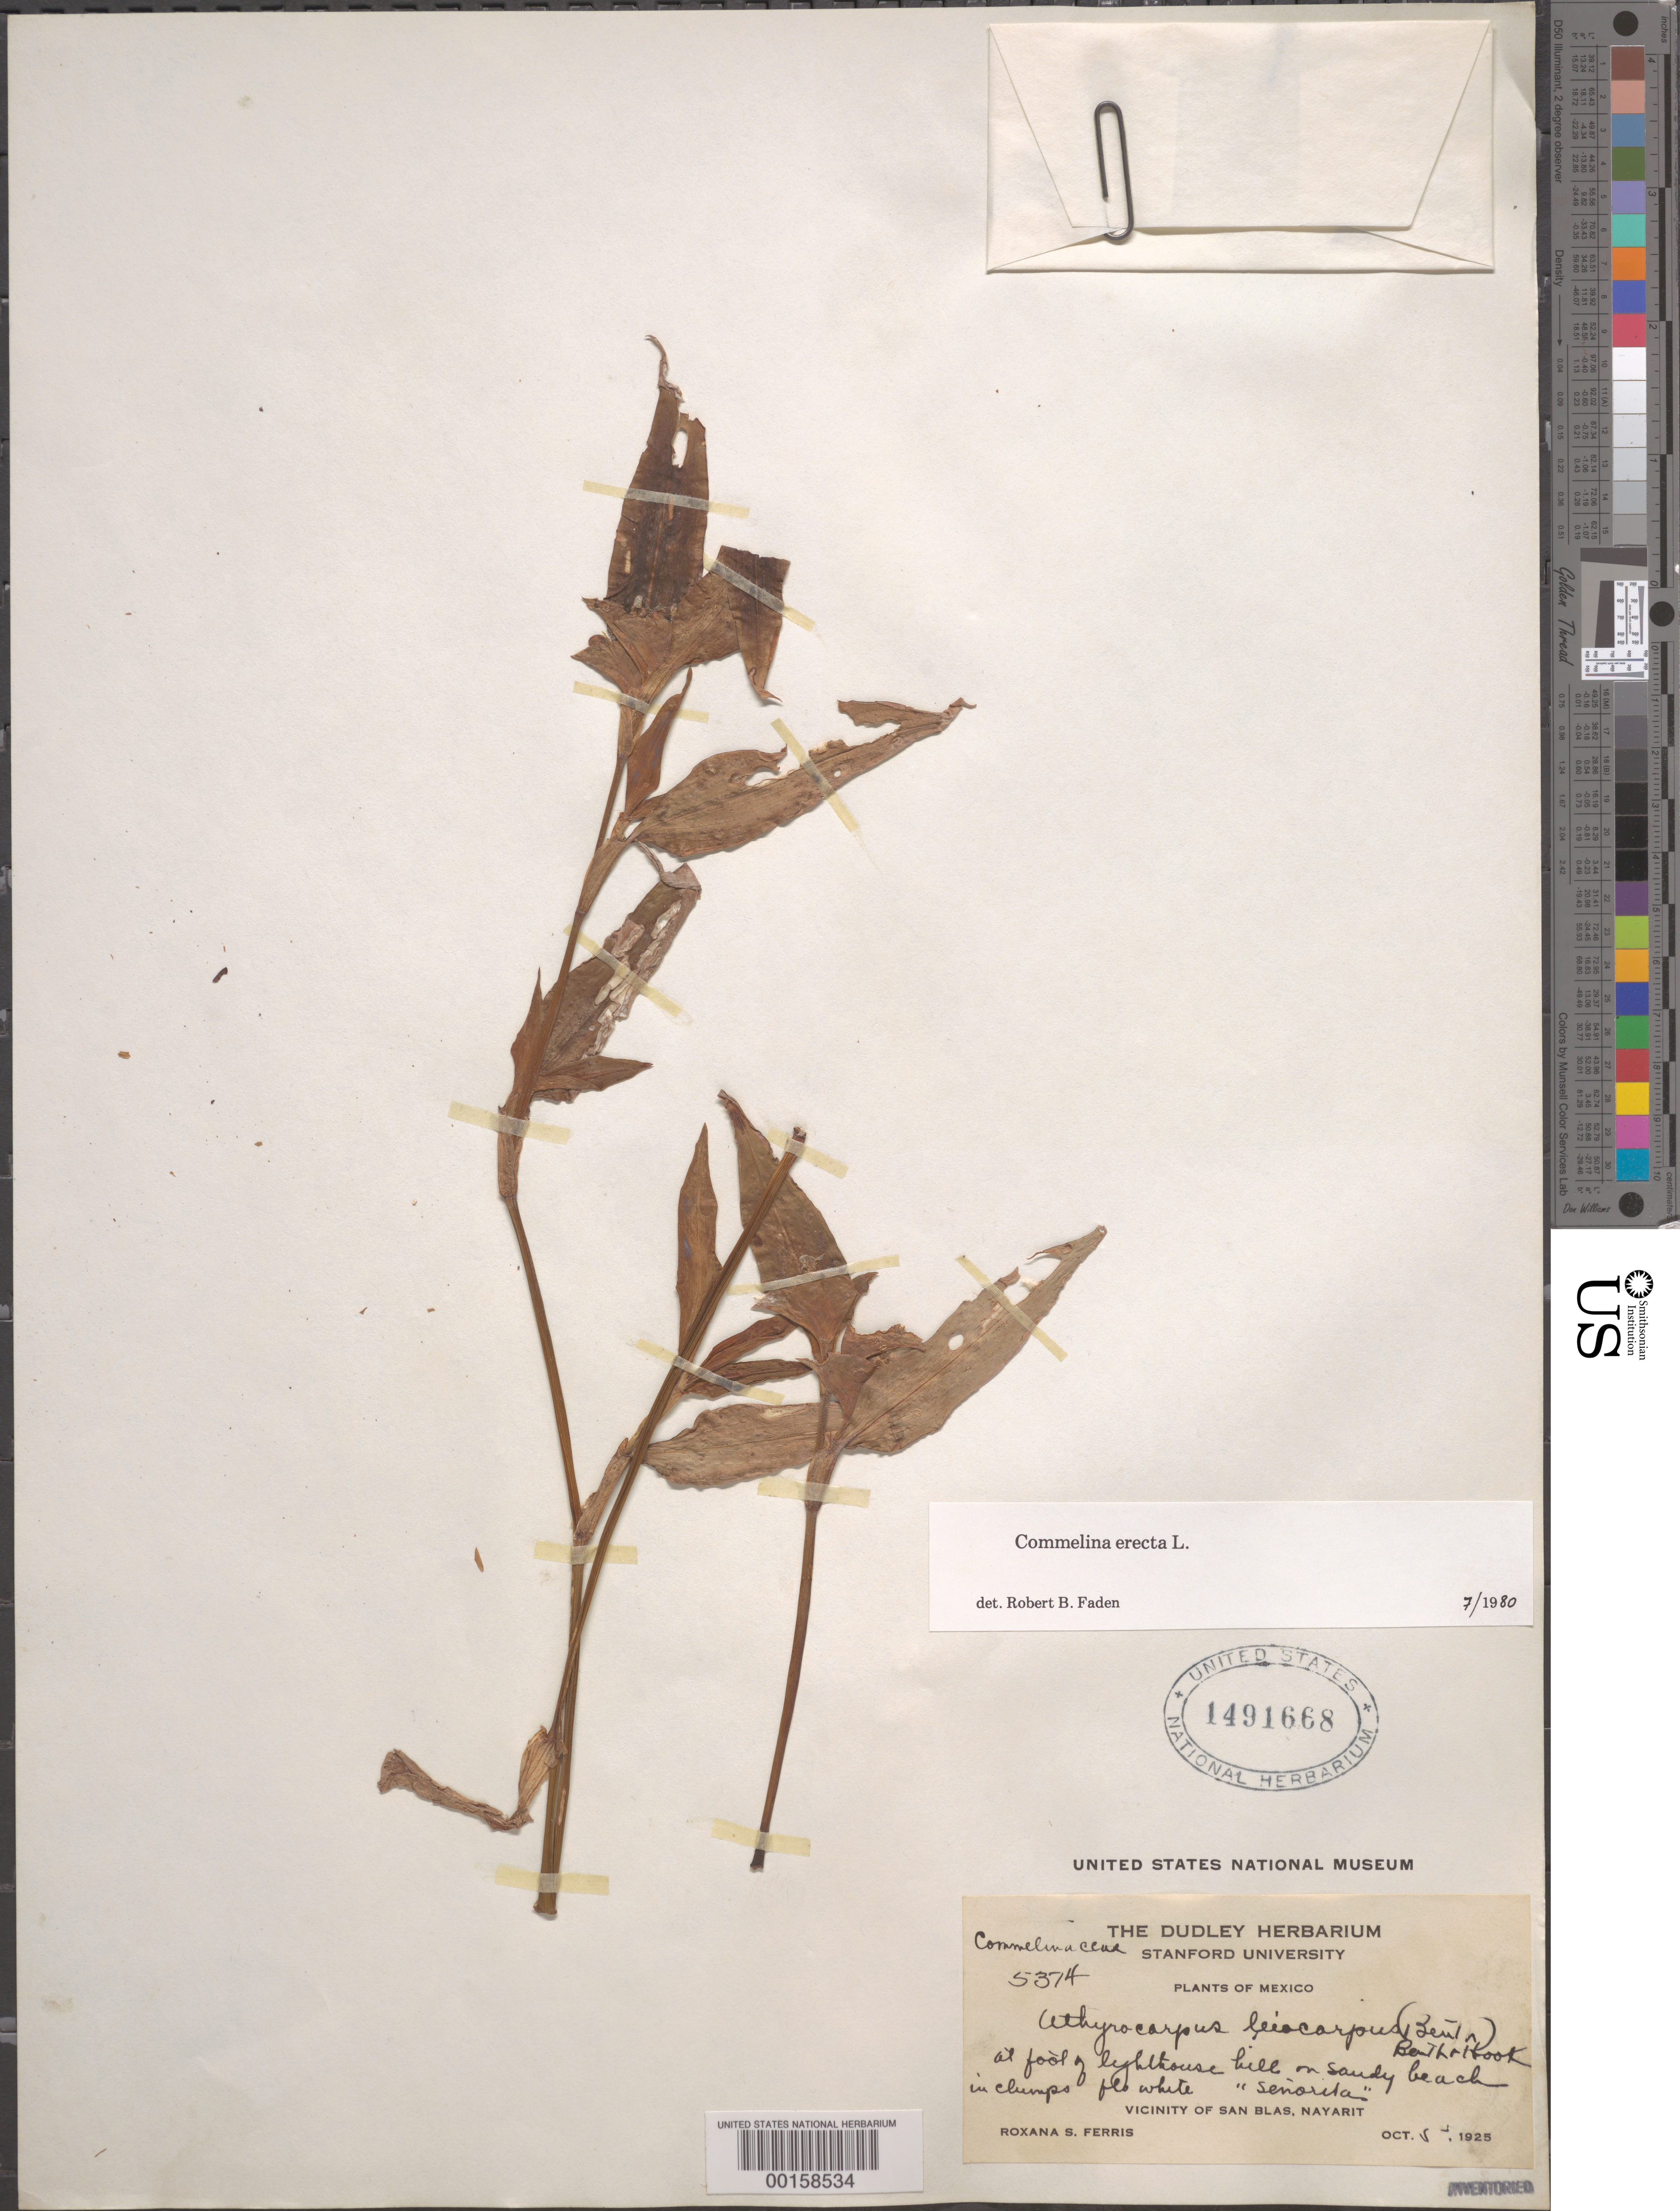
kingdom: Plantae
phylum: Tracheophyta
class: Liliopsida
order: Commelinales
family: Commelinaceae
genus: Commelina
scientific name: Commelina erecta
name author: L.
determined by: Faden, Robert B., (US), Smithsonian Institution - National Museum of Natural History (UNITED STATES)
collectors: R. S. Ferris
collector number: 5374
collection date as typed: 05 Oct 1925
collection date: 1925-10-05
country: Mexico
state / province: Nayarit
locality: San Blas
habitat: Sandy beach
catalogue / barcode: US 1491668